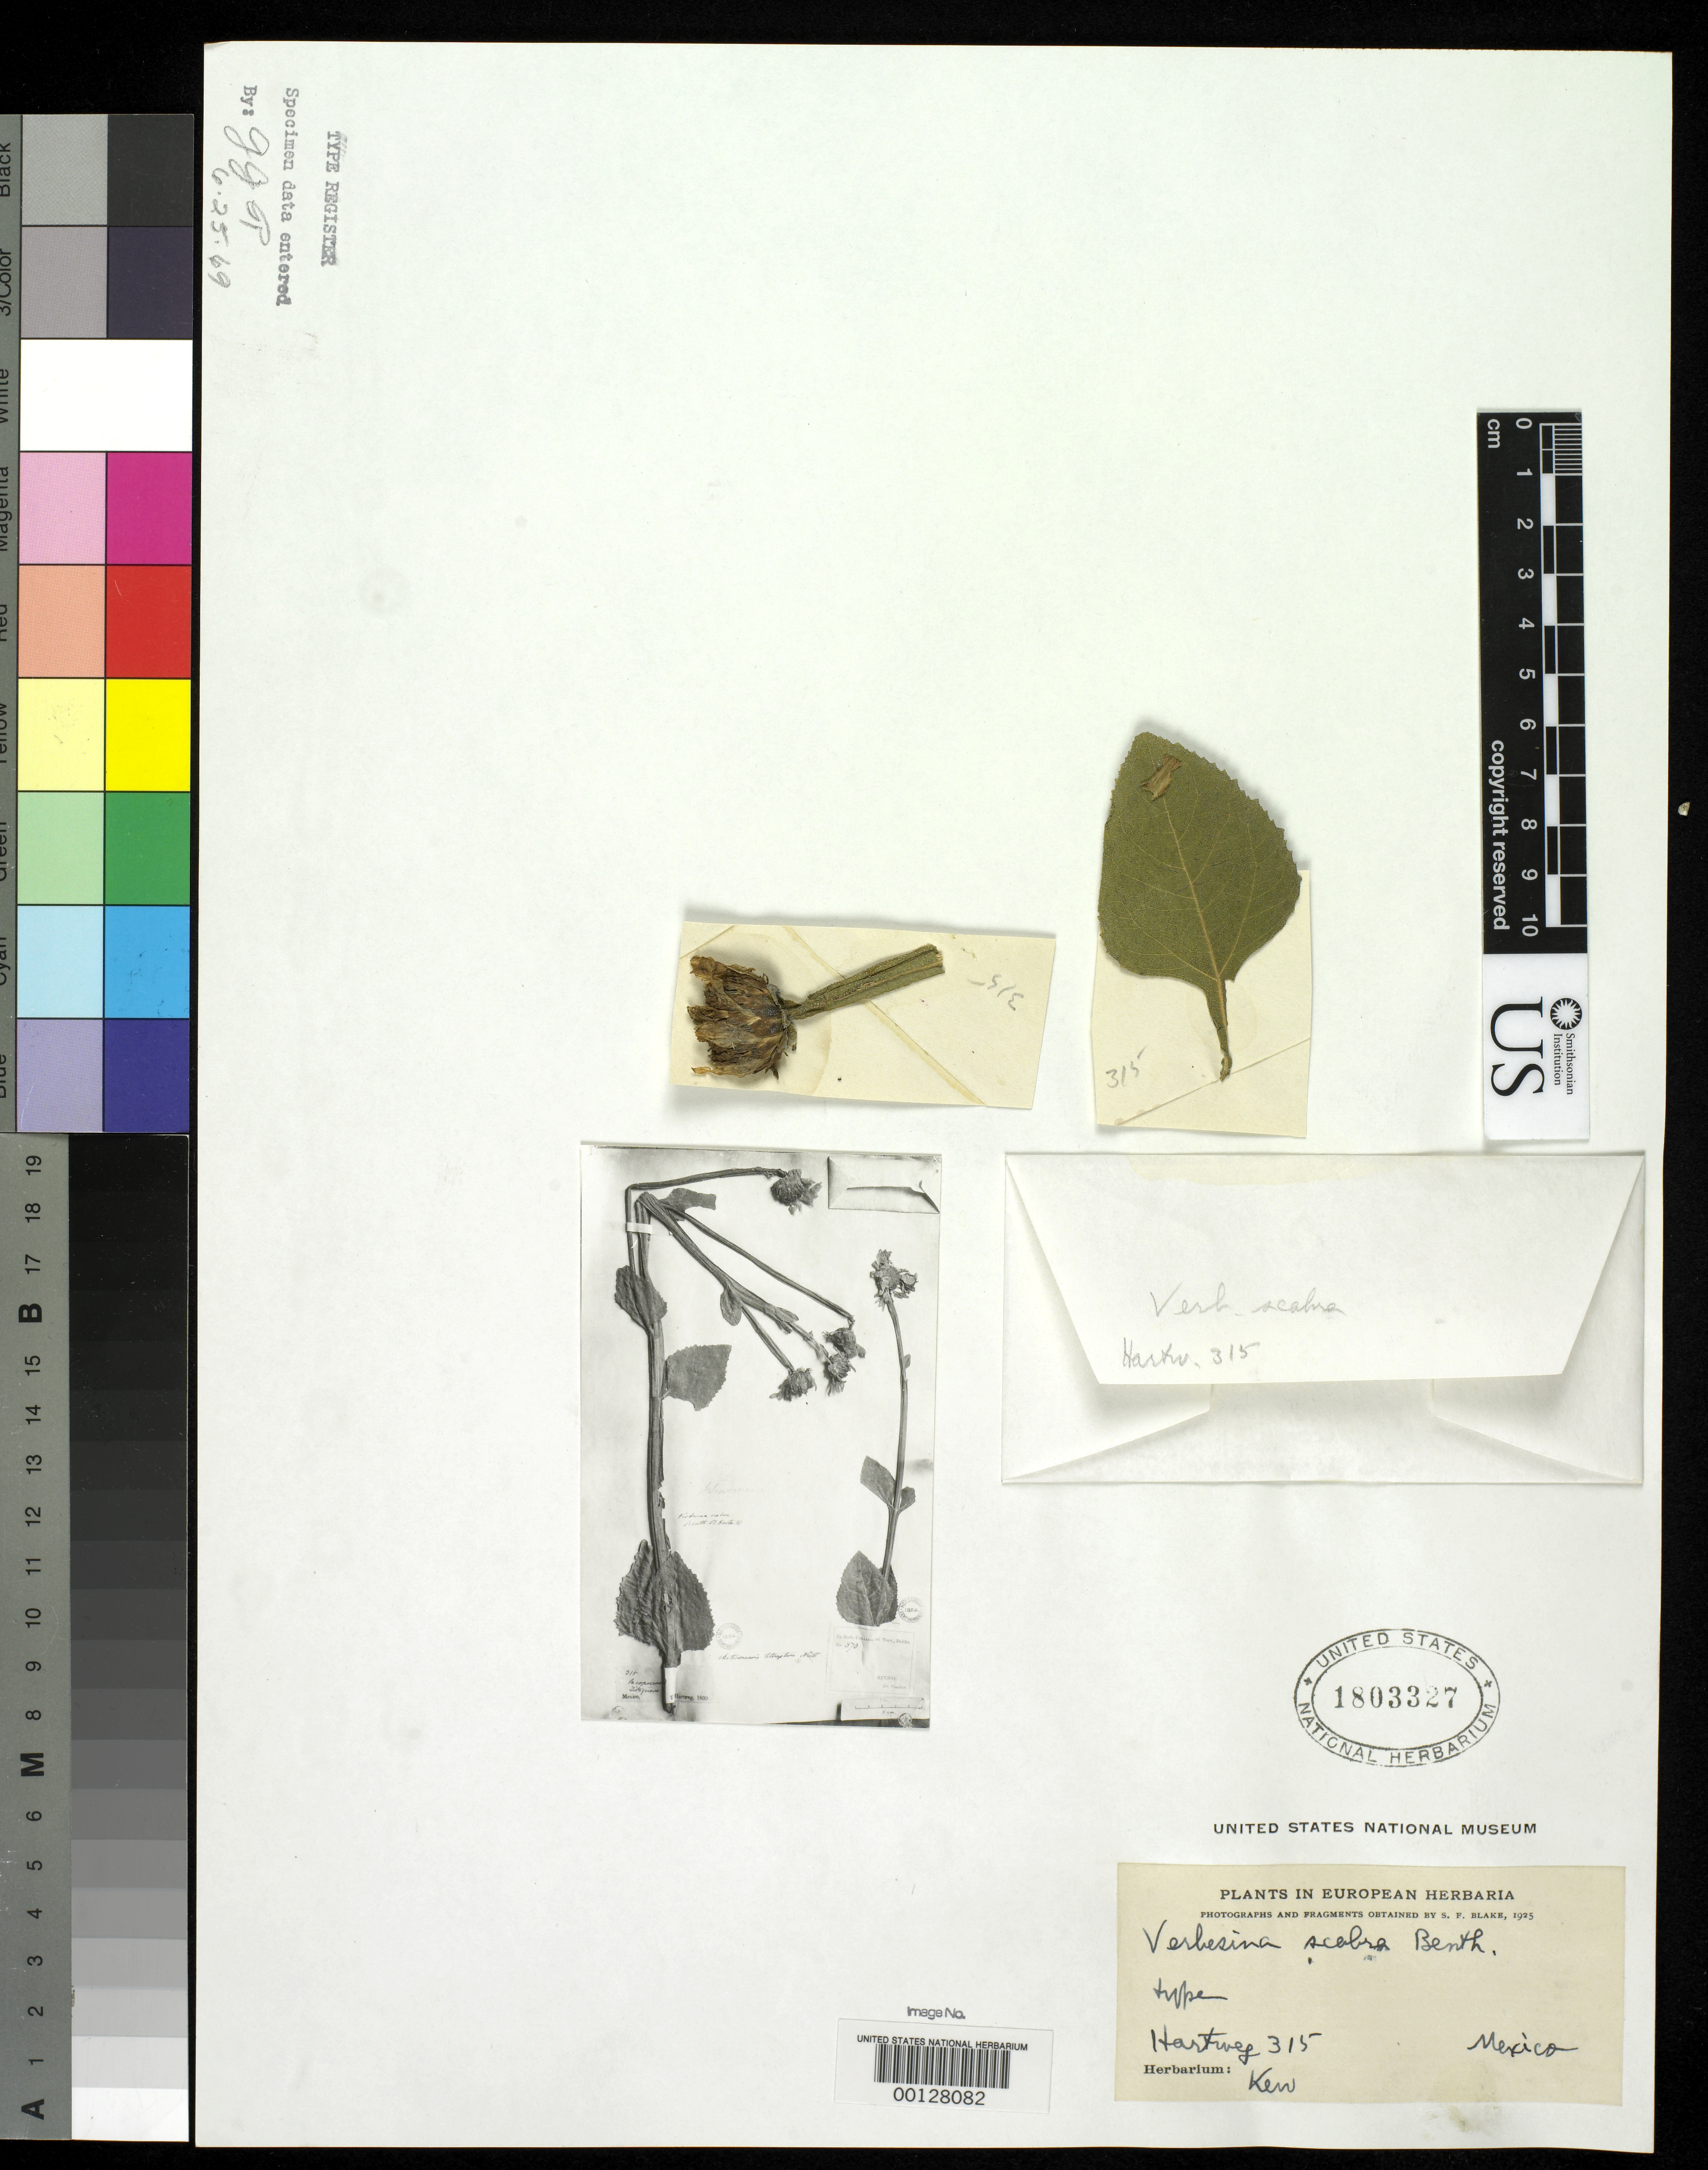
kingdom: Plantae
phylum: Tracheophyta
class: Magnoliopsida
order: Asterales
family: Asteraceae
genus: Verbesina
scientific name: Verbesina scabra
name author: Benth.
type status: Type Fragment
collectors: K. Hartweg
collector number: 315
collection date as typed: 1839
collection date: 1839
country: Mexico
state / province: Michoacán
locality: Zitacuaro.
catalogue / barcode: US 1803327